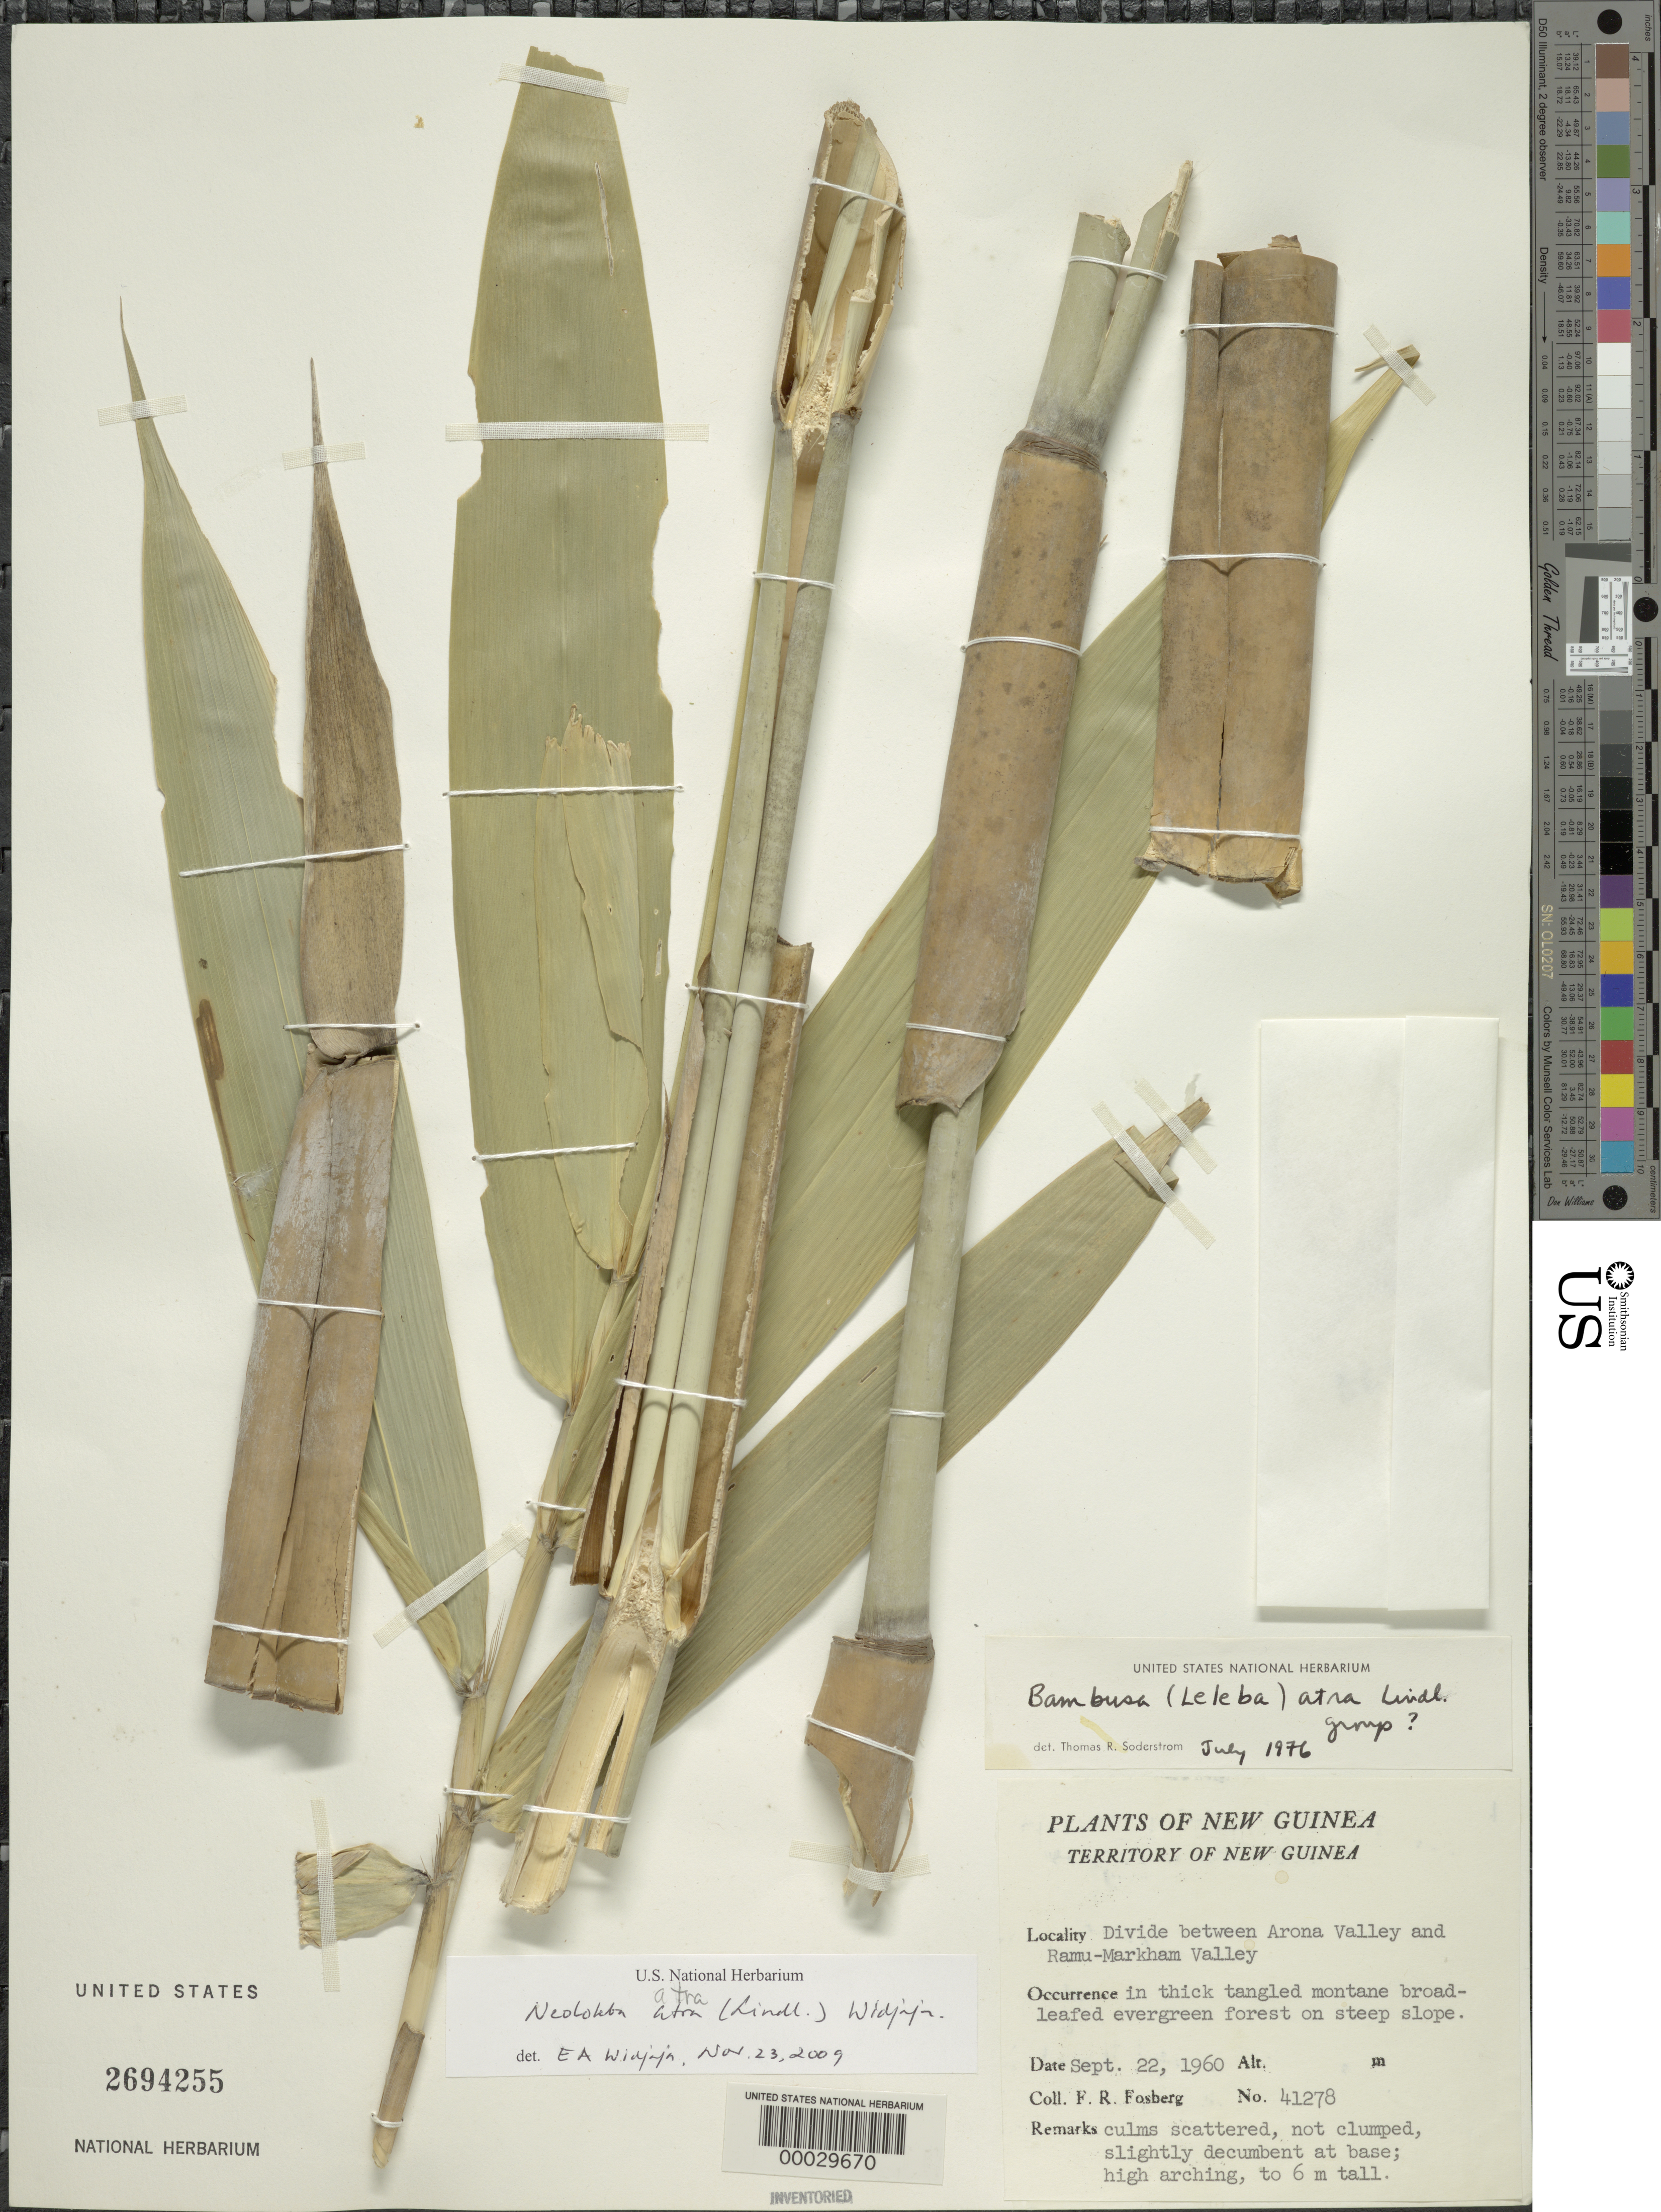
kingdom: Plantae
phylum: Tracheophyta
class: Liliopsida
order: Poales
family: Poaceae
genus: Neololeba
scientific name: Neololeba atra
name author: (Lindl.) Widjaja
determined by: Widjaja, E. A.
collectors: F. R. Fosberg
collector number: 41278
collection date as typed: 22 Sep 1960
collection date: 1960-09-22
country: Papua New Guinea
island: New Guinea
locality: Divide between Arona Valley and Ramu-Markham Valley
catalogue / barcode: US 2694255